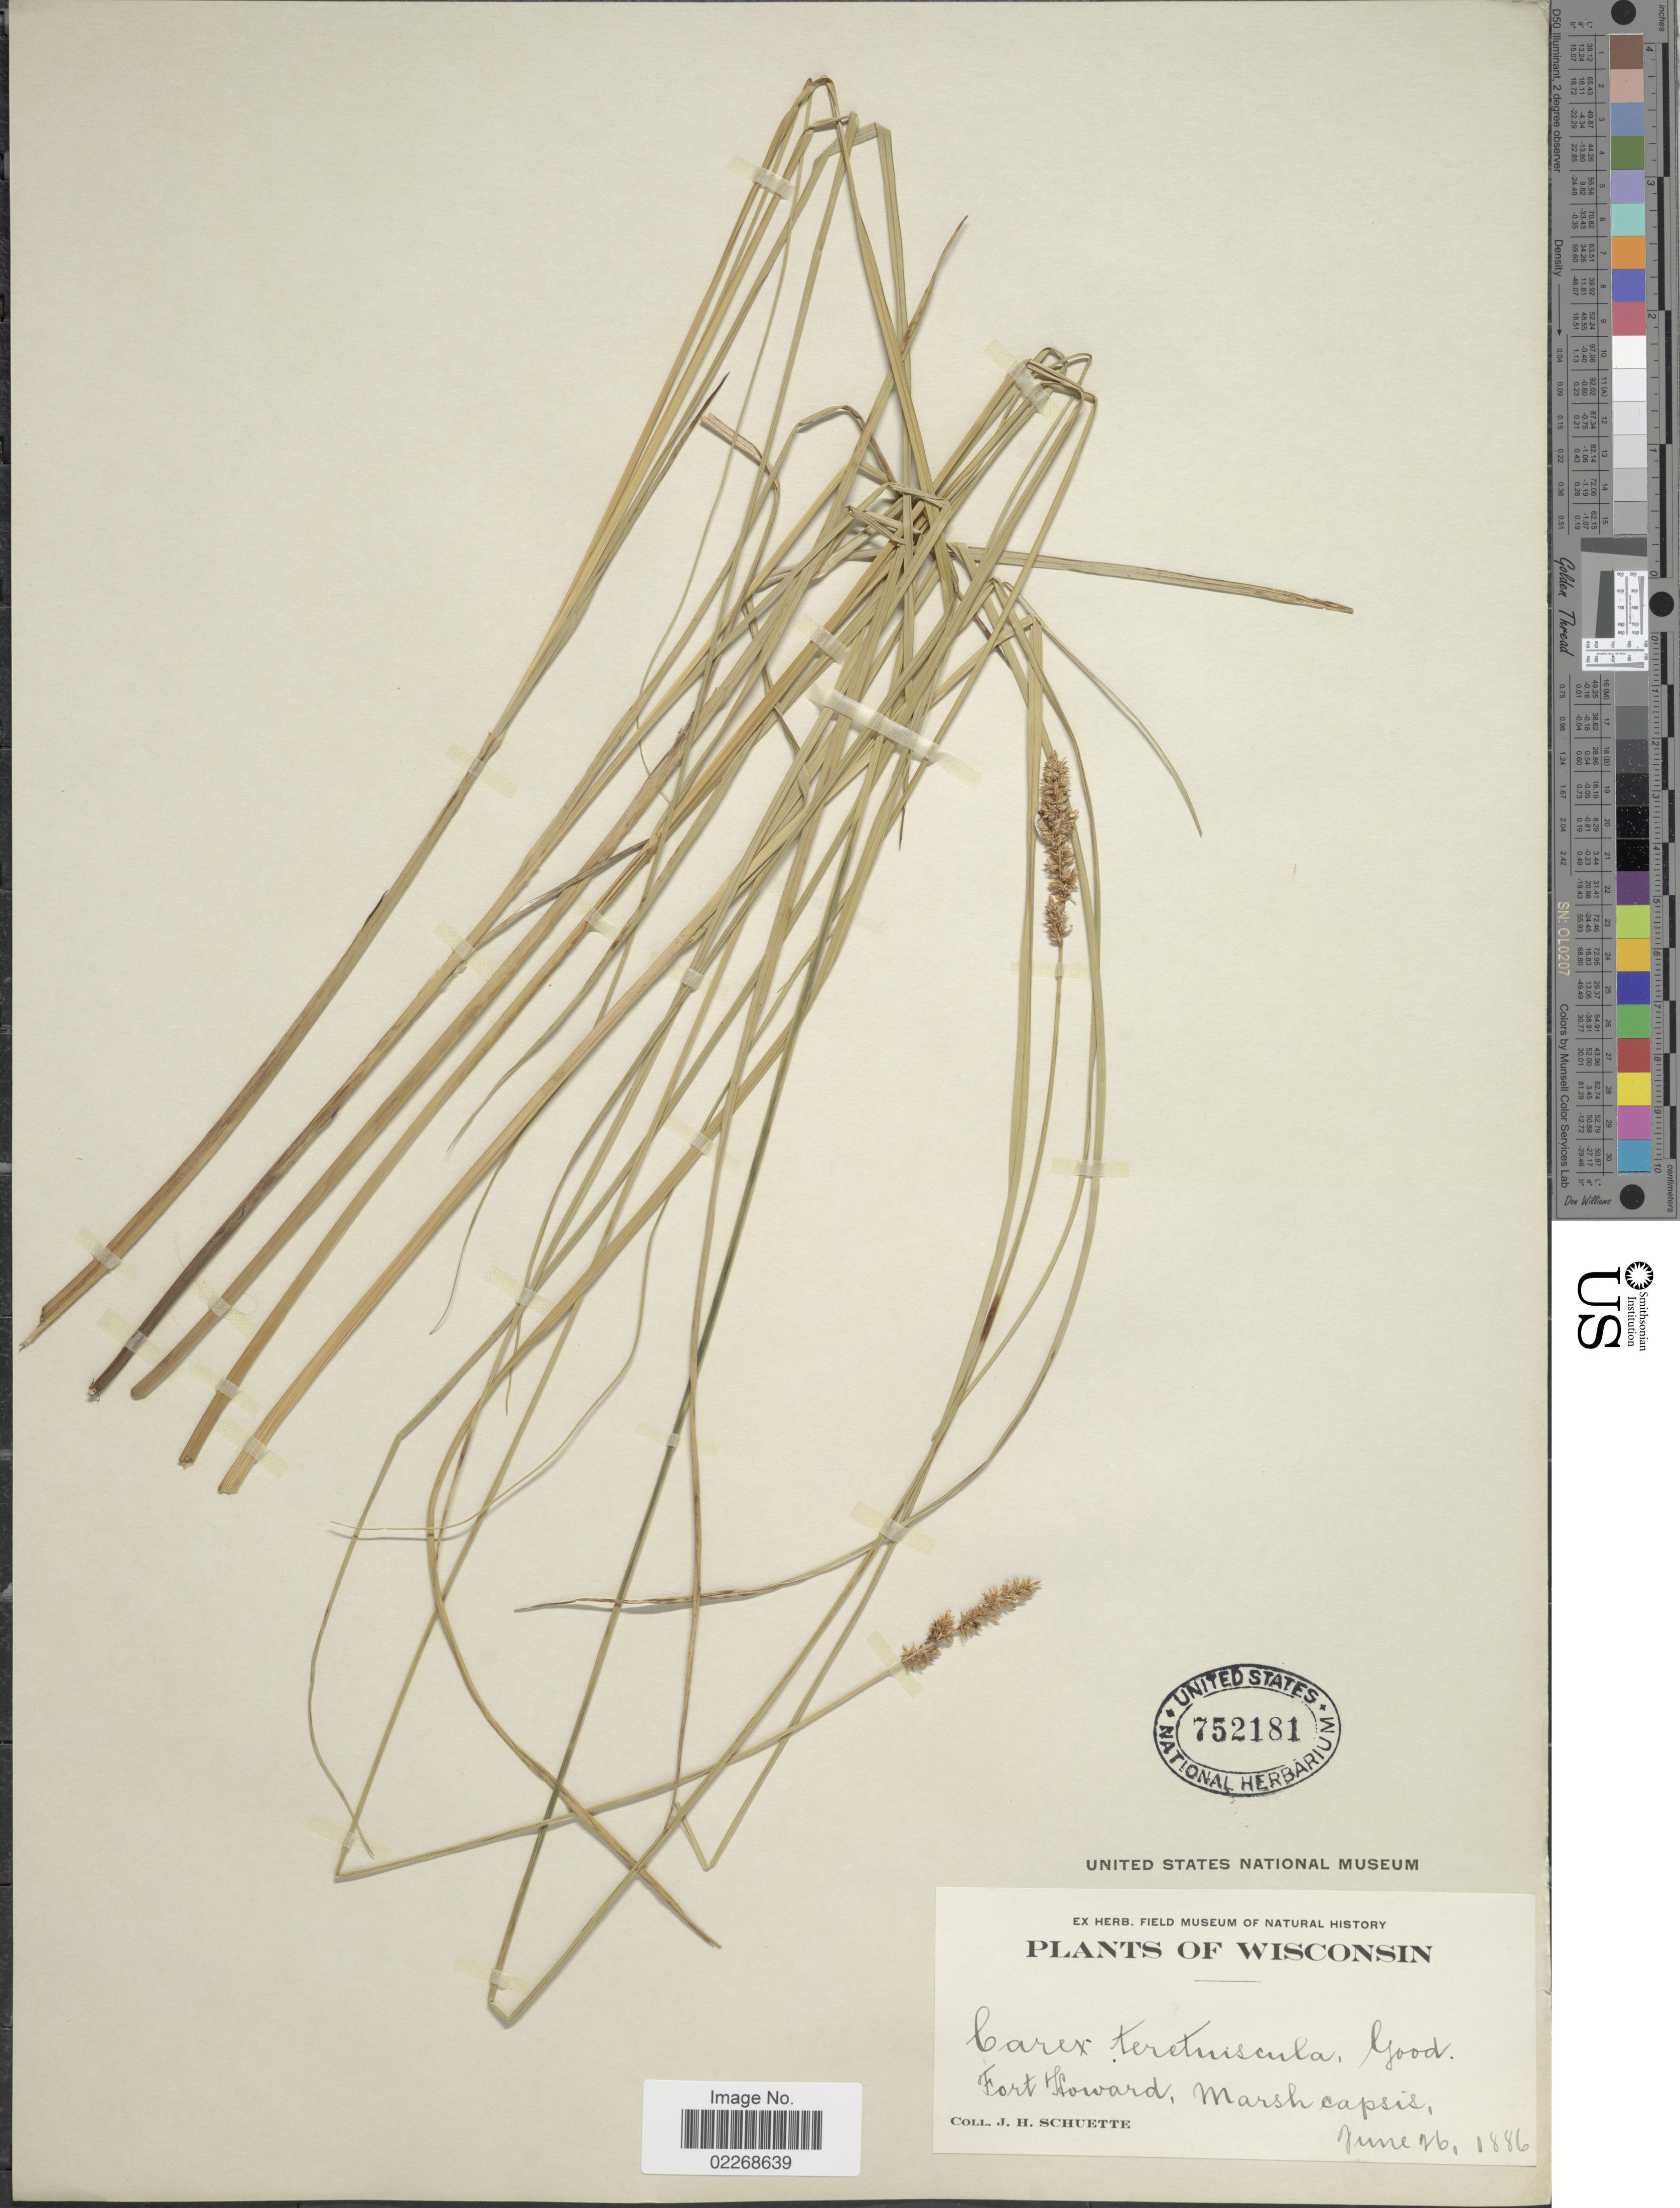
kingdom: Plantae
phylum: Tracheophyta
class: Liliopsida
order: Poales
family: Cyperaceae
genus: Carex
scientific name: Carex diandra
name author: Schrank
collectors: J. H. Schuette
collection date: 1886-06-26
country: United States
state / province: Wisconsin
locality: Fort Howard, Marsh capsis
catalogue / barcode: US 752181